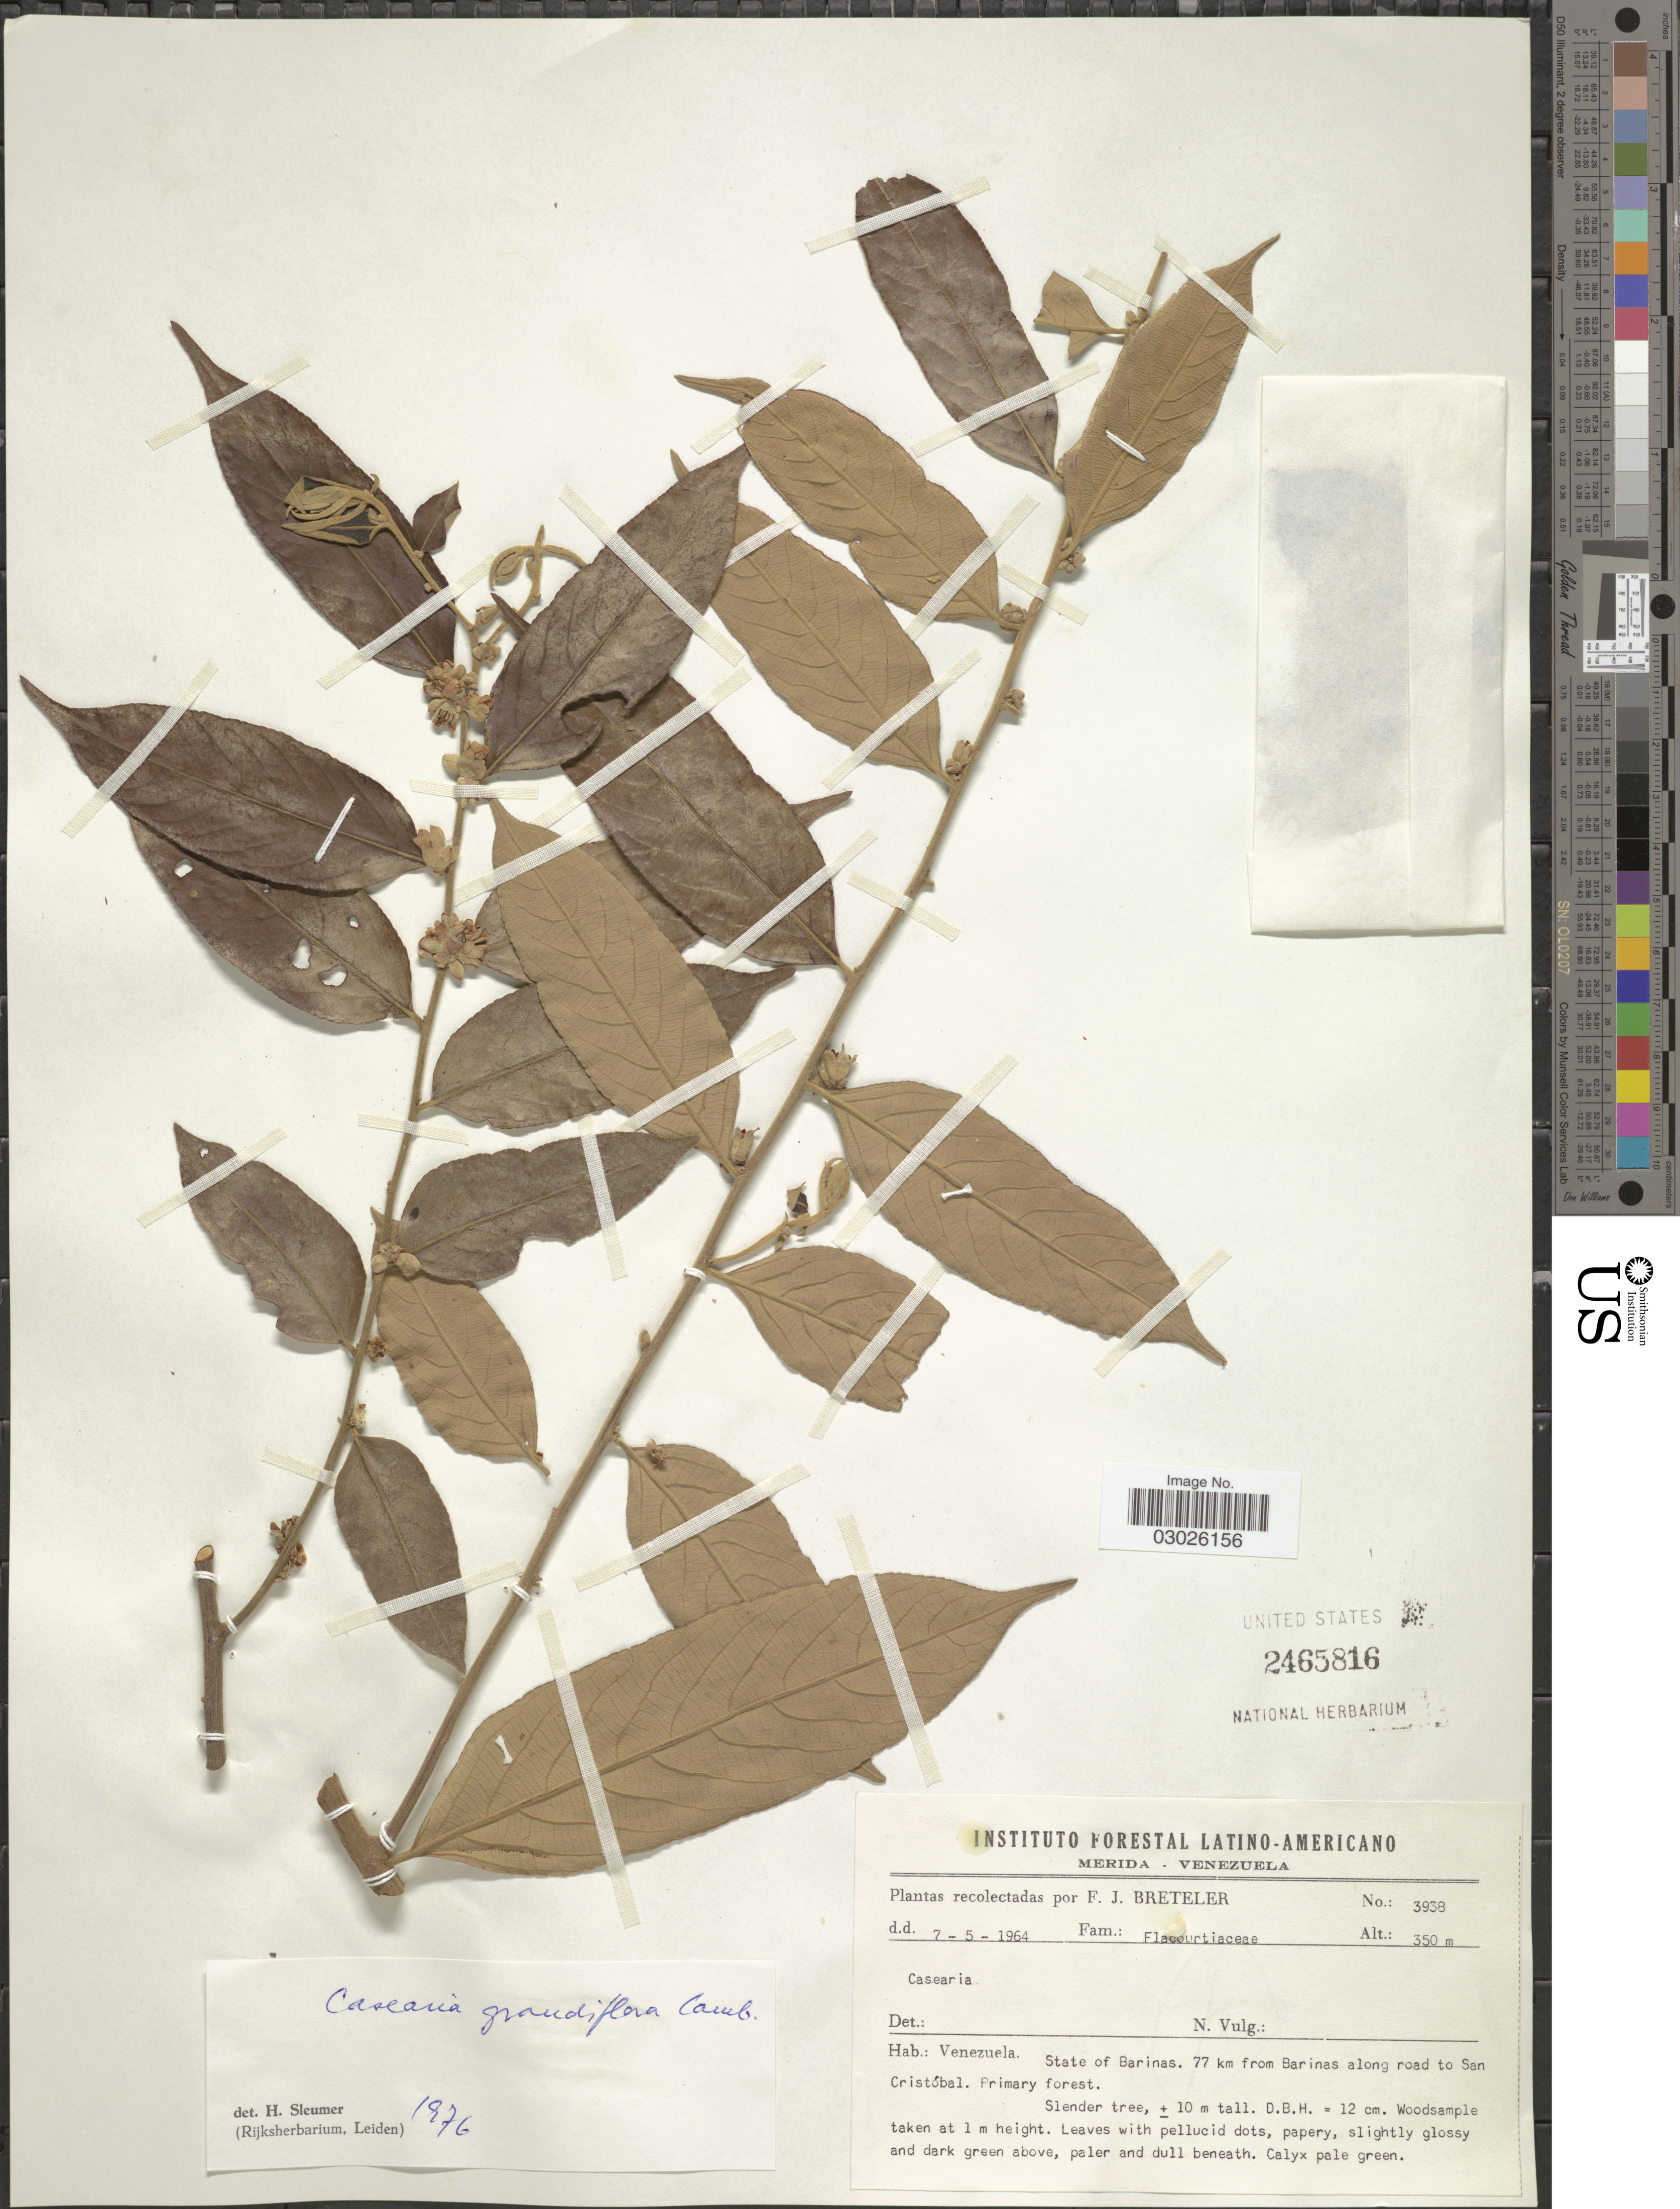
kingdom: Plantae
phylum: Tracheophyta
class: Magnoliopsida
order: Malpighiales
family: Salicaceae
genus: Casearia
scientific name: Casearia grandiflora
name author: Cambess.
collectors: F. J. Breteler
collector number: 3938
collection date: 1964-05-07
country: Venezuela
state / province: Barinas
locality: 77 km from Barinas along road to San Cristóbal.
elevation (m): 350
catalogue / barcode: US 2465816